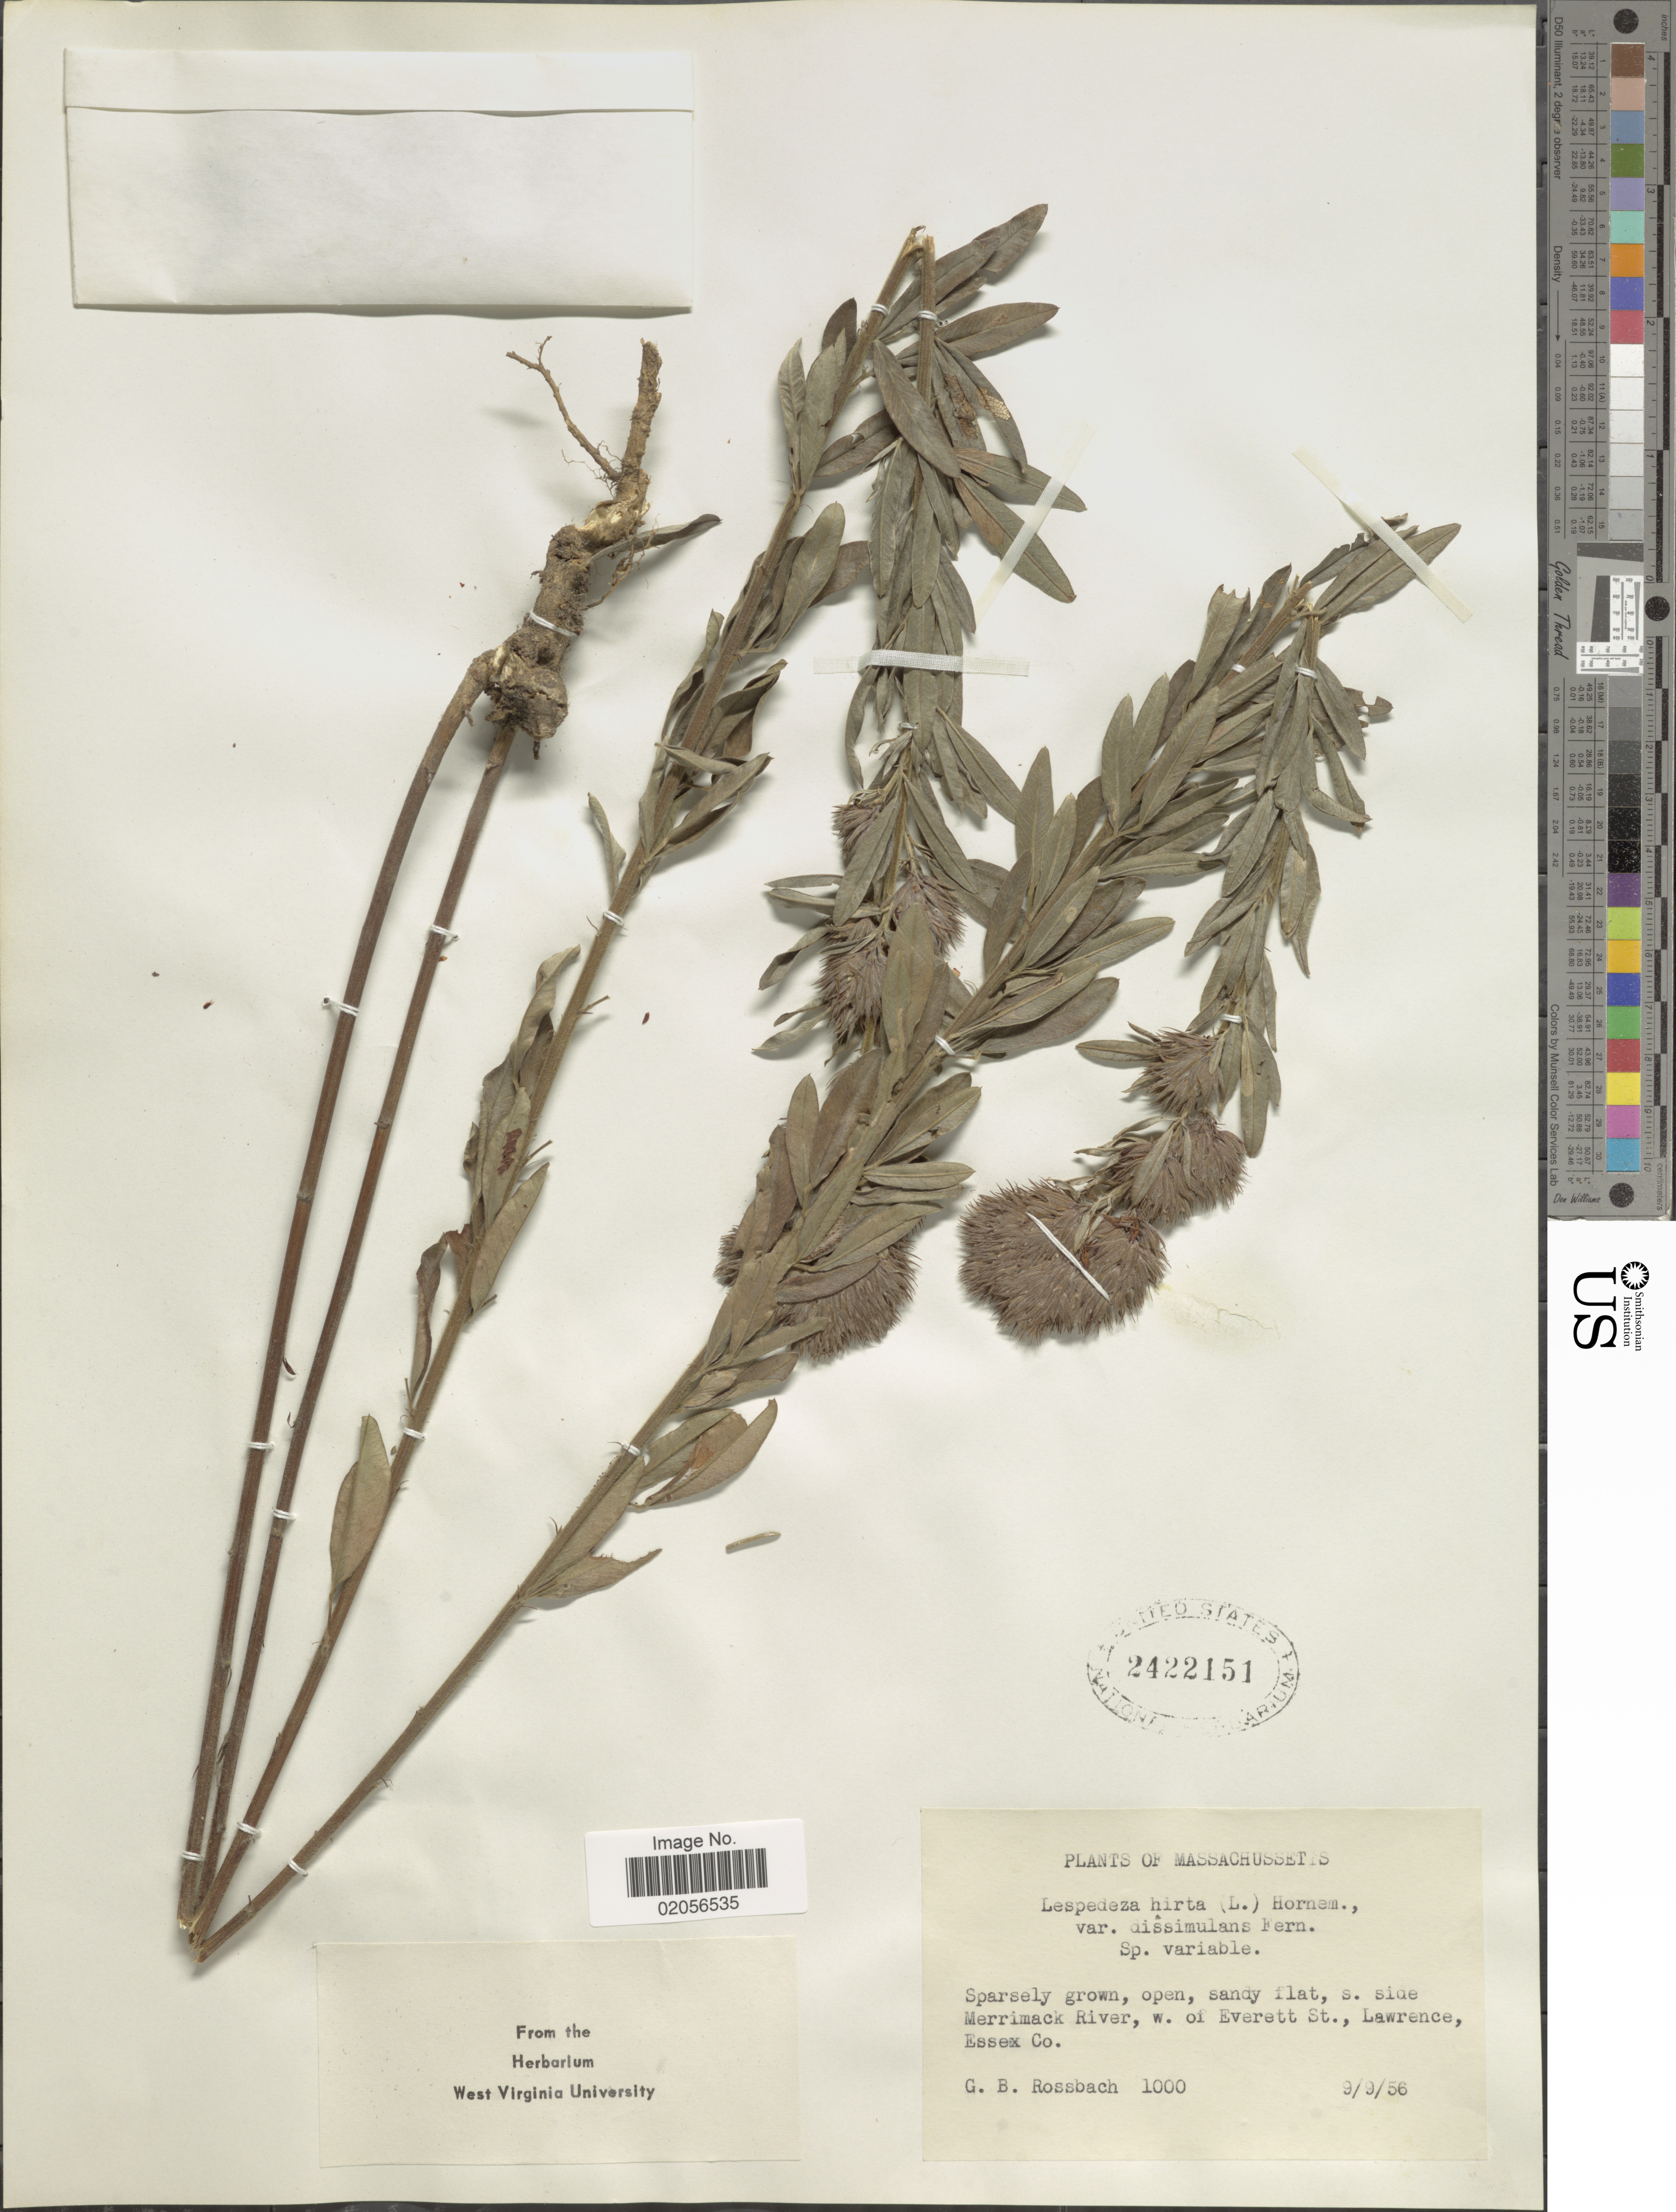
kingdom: Plantae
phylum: Tracheophyta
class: Magnoliopsida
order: Fabales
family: Fabaceae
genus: Lespedeza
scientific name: Lespedeza hirta var. dissimulans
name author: Fernald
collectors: G. Rossbach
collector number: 1000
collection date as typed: Transcribed d/m/y: 9/9/56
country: United States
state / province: Massachusetts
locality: Sparsely grown, open, sandy flat, s. side Merrimack River, w. of Everett St., Lawrence, Essex Co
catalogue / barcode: US 2422151